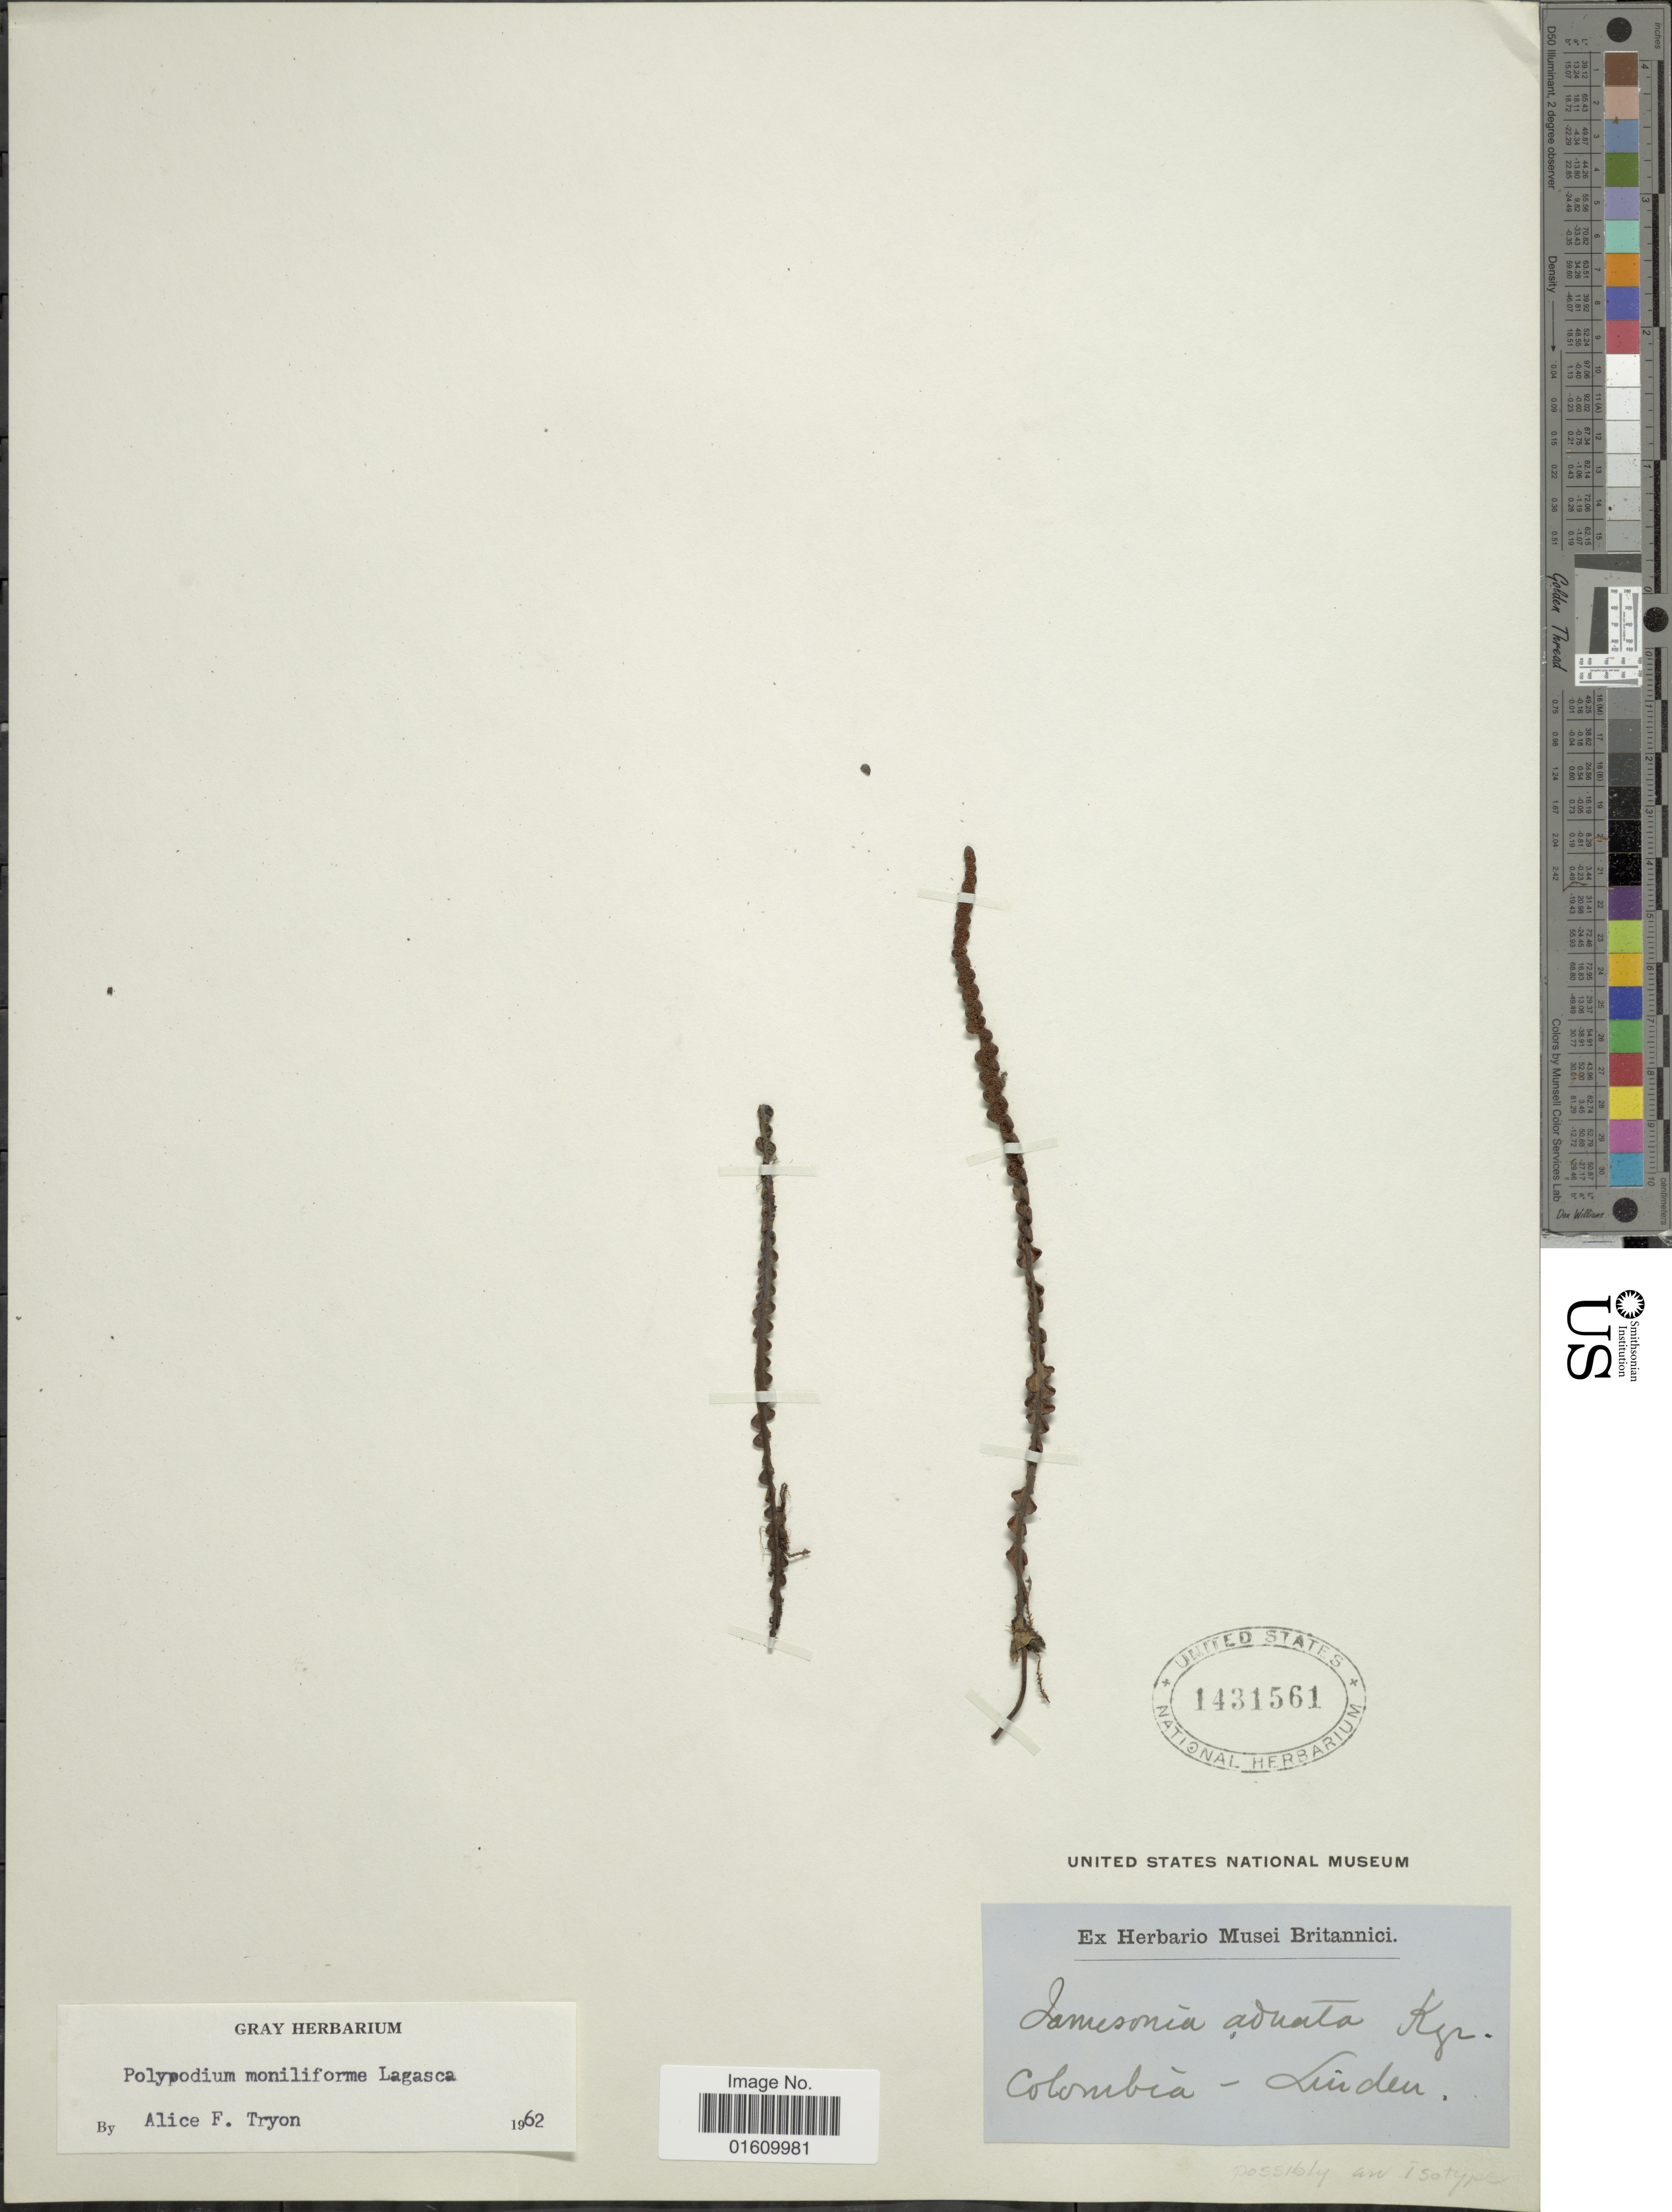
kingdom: Plantae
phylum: Tracheophyta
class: Polypodiopsida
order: Polypodiales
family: Polypodiaceae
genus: Melpomene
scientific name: Melpomene moniliformis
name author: (Lag. ex Sw.) A.R. Sm. & R.C. Moran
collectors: -- Linden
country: Colombia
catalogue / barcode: US 1431561